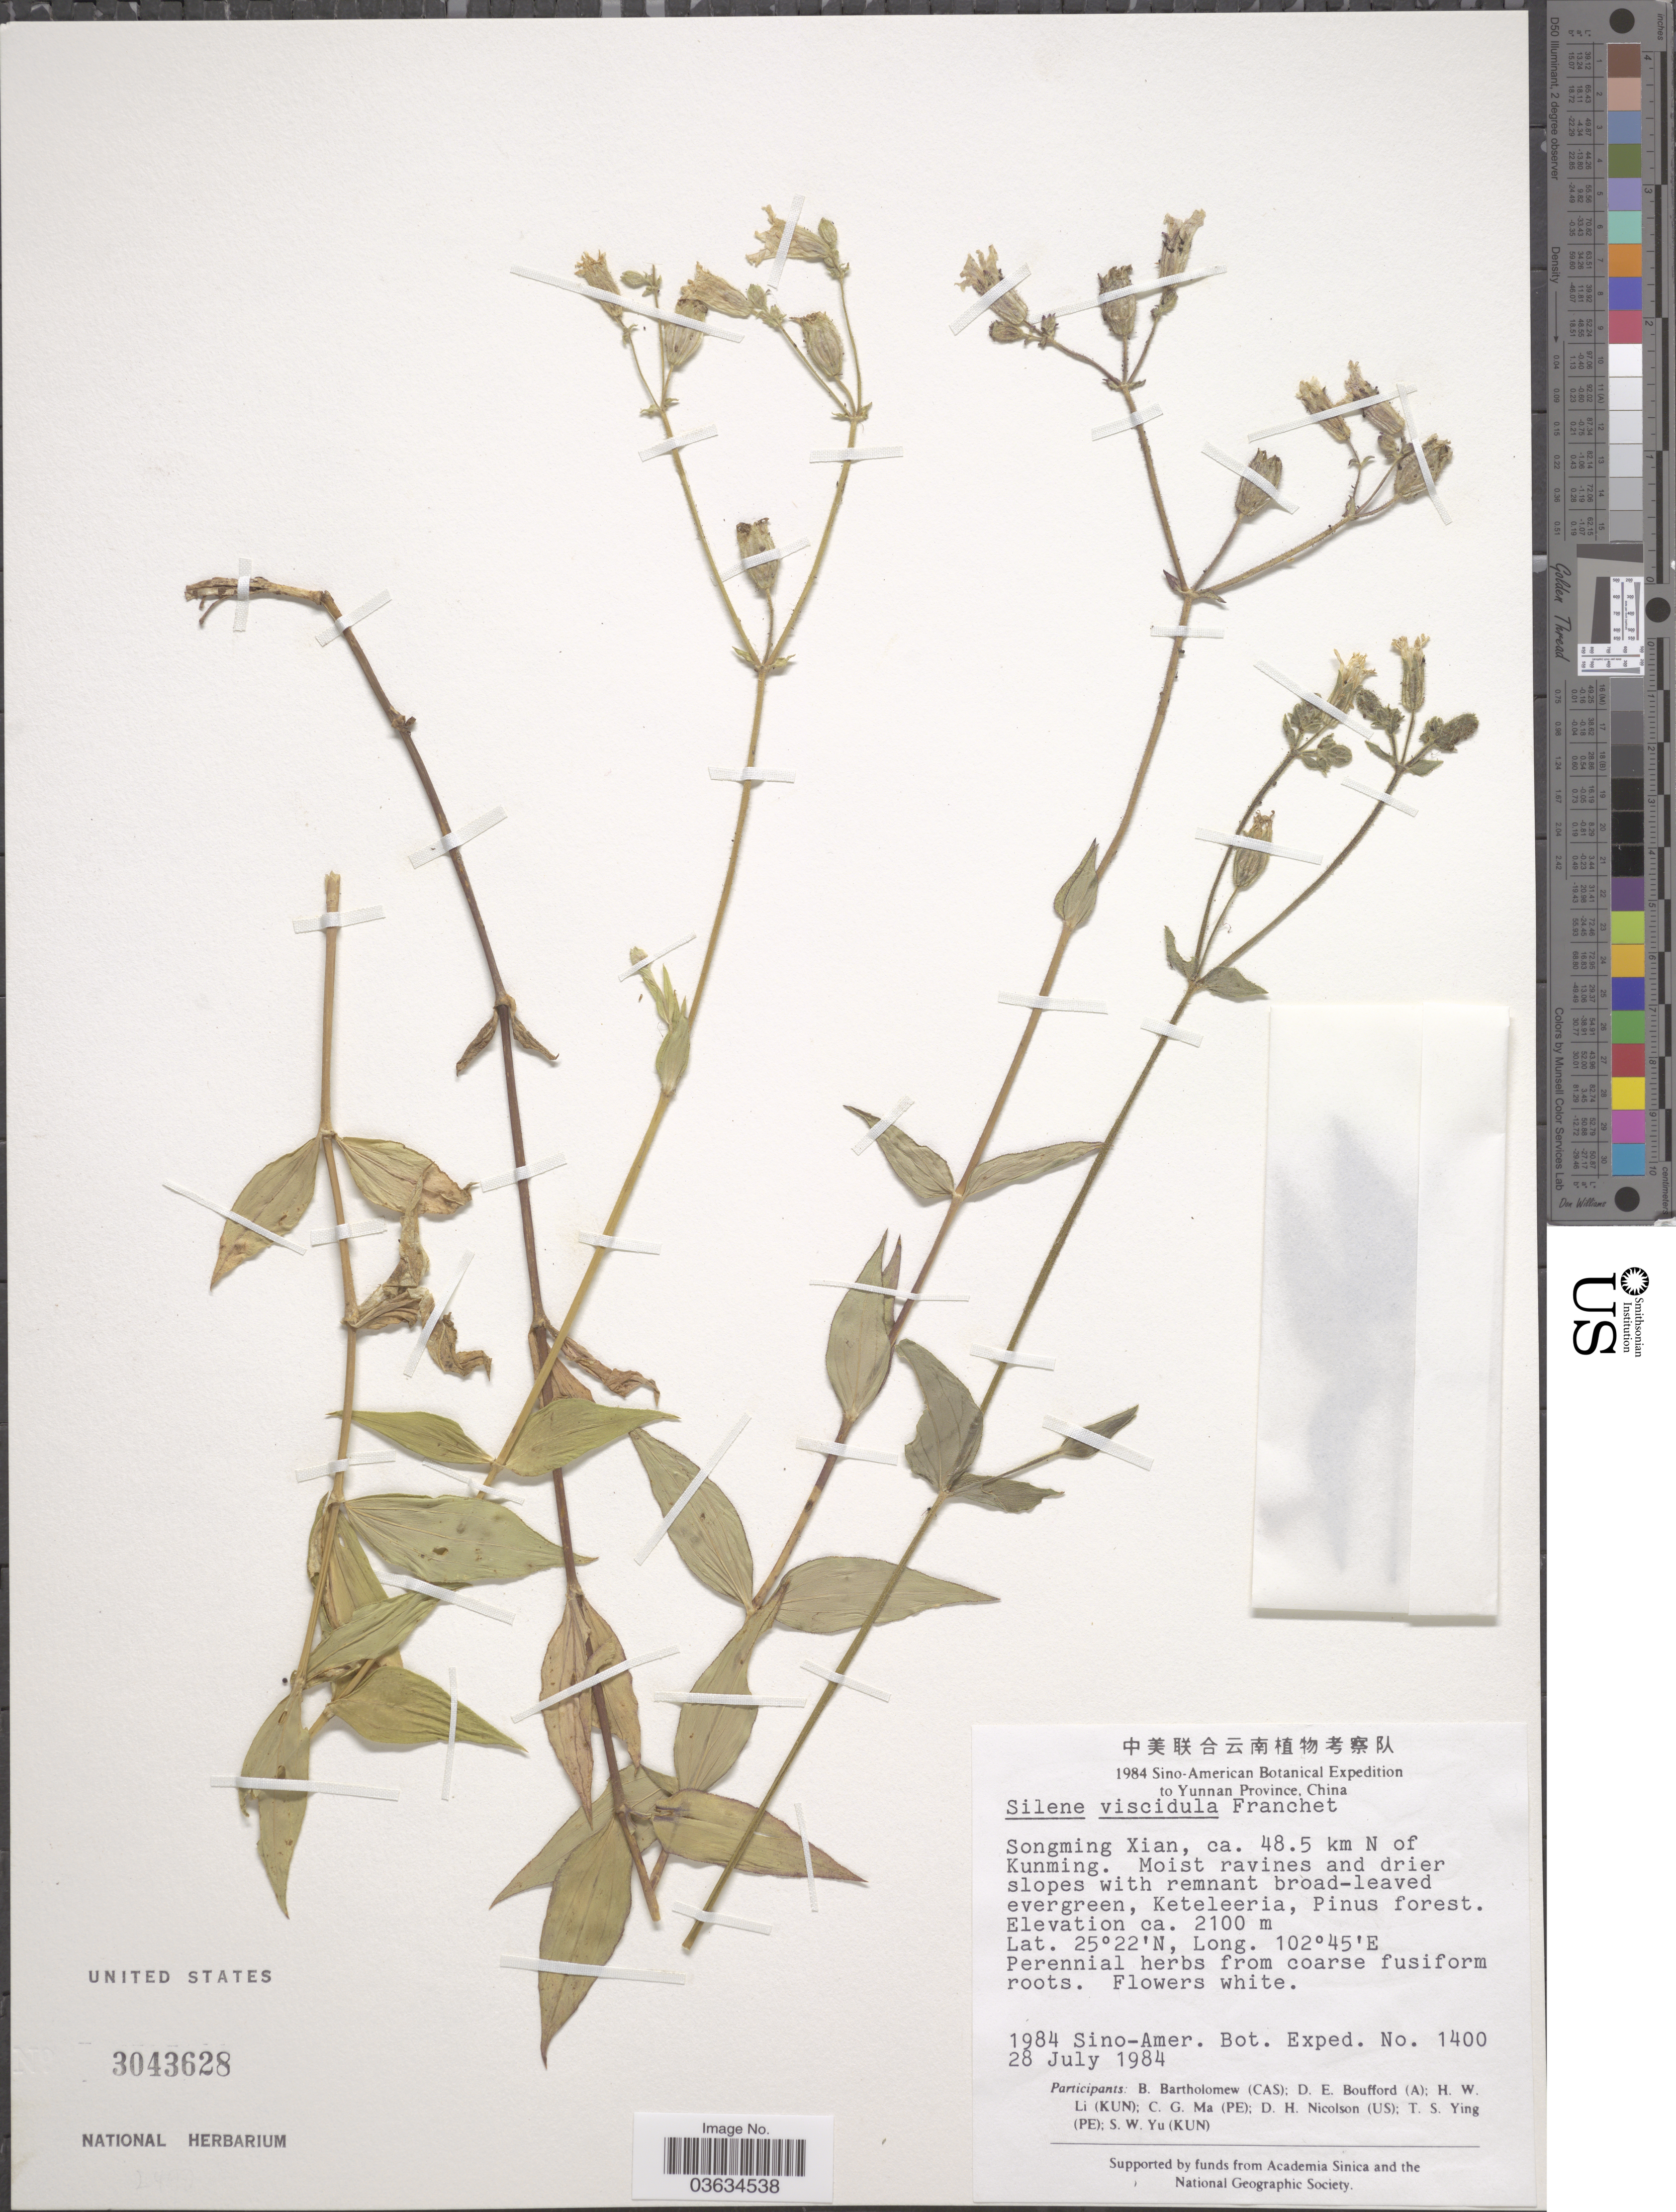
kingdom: Plantae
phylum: Tracheophyta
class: Magnoliopsida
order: Caryophyllales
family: Caryophyllaceae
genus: Silene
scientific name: Silene viscidula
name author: Franch.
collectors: Sino-Amer. Bot. Exped. 1984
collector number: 1400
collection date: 1984-07-28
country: China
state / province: Yunnan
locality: Songming Xian, ca. 48.5 km N of Kunming.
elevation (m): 2100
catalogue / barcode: US 3043628